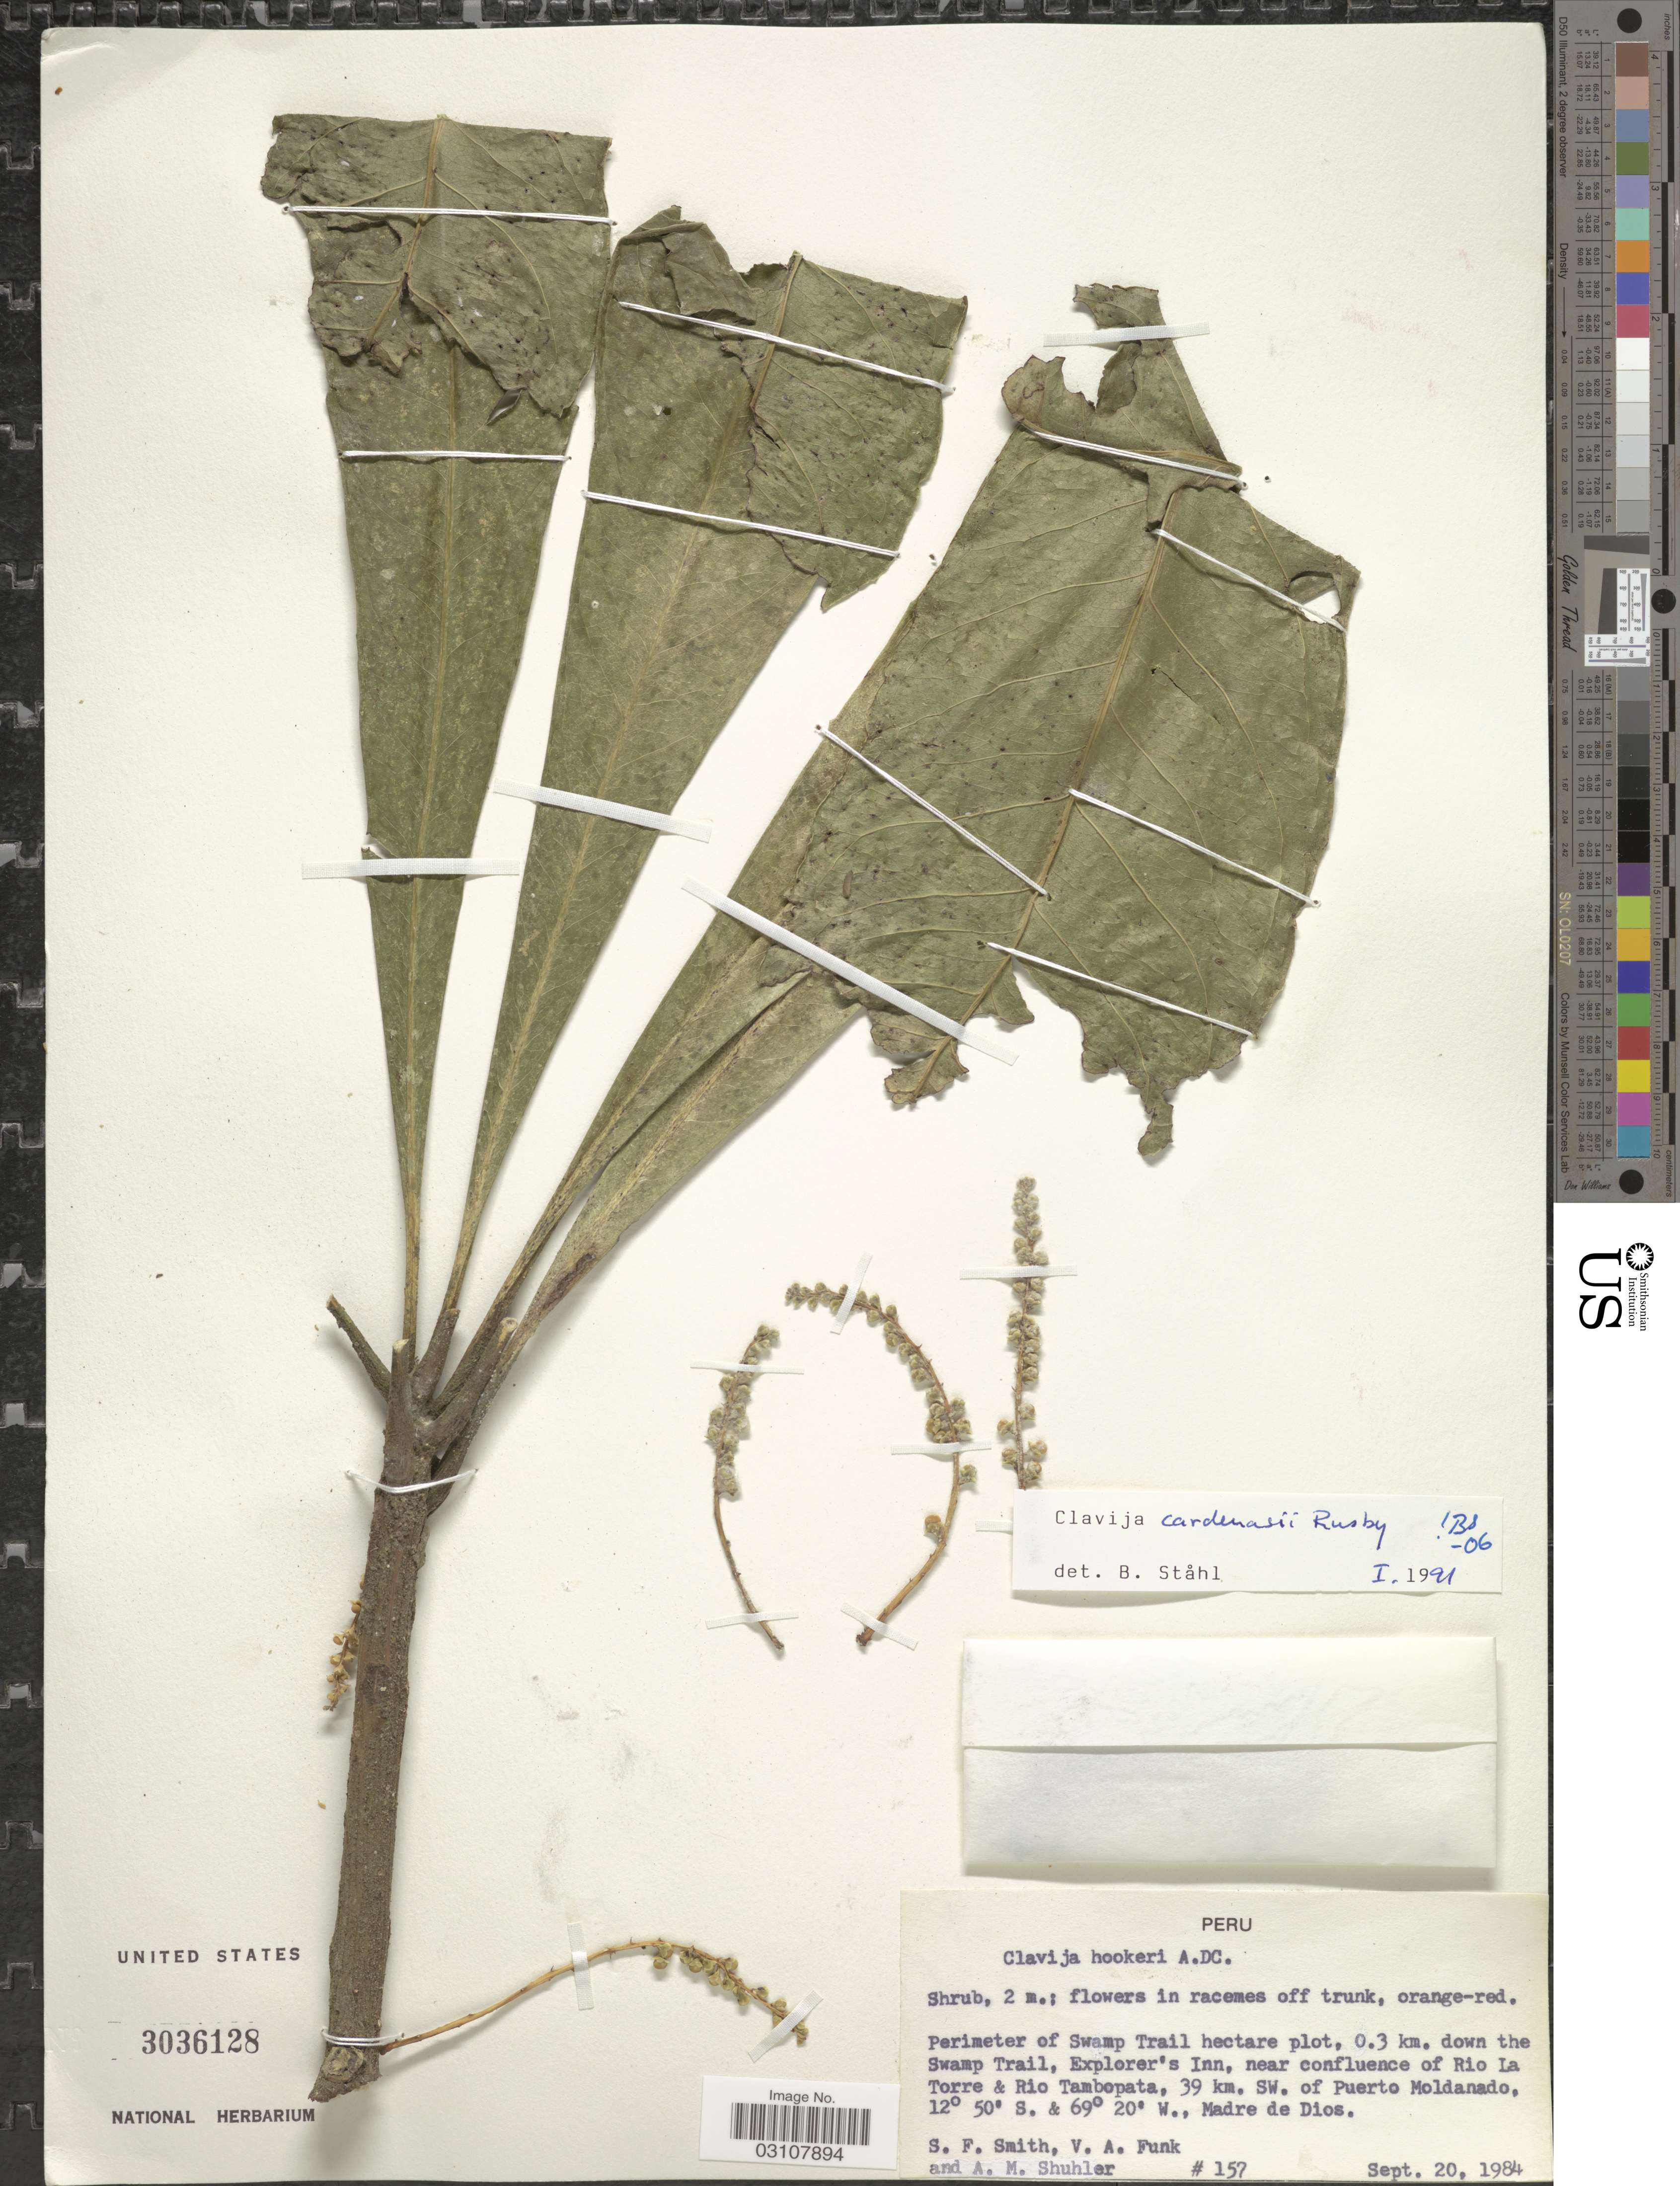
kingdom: Plantae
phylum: Tracheophyta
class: Magnoliopsida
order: Ericales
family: Primulaceae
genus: Clavija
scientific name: Clavija cardenasii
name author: Rusby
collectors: S.F. Smith, V. Funk & A. Shuhler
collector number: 157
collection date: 1984-09-20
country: Peru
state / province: Madre de Dios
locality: Perimeter of Swamp Trail hectare plot, 0.3 km. down the Swamp Trail, Explorer's Inn, near confluence of Rio La Torre & Rio Tambopata, 39 km. SW. of Puerto Moldanado.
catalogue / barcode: US 3036128